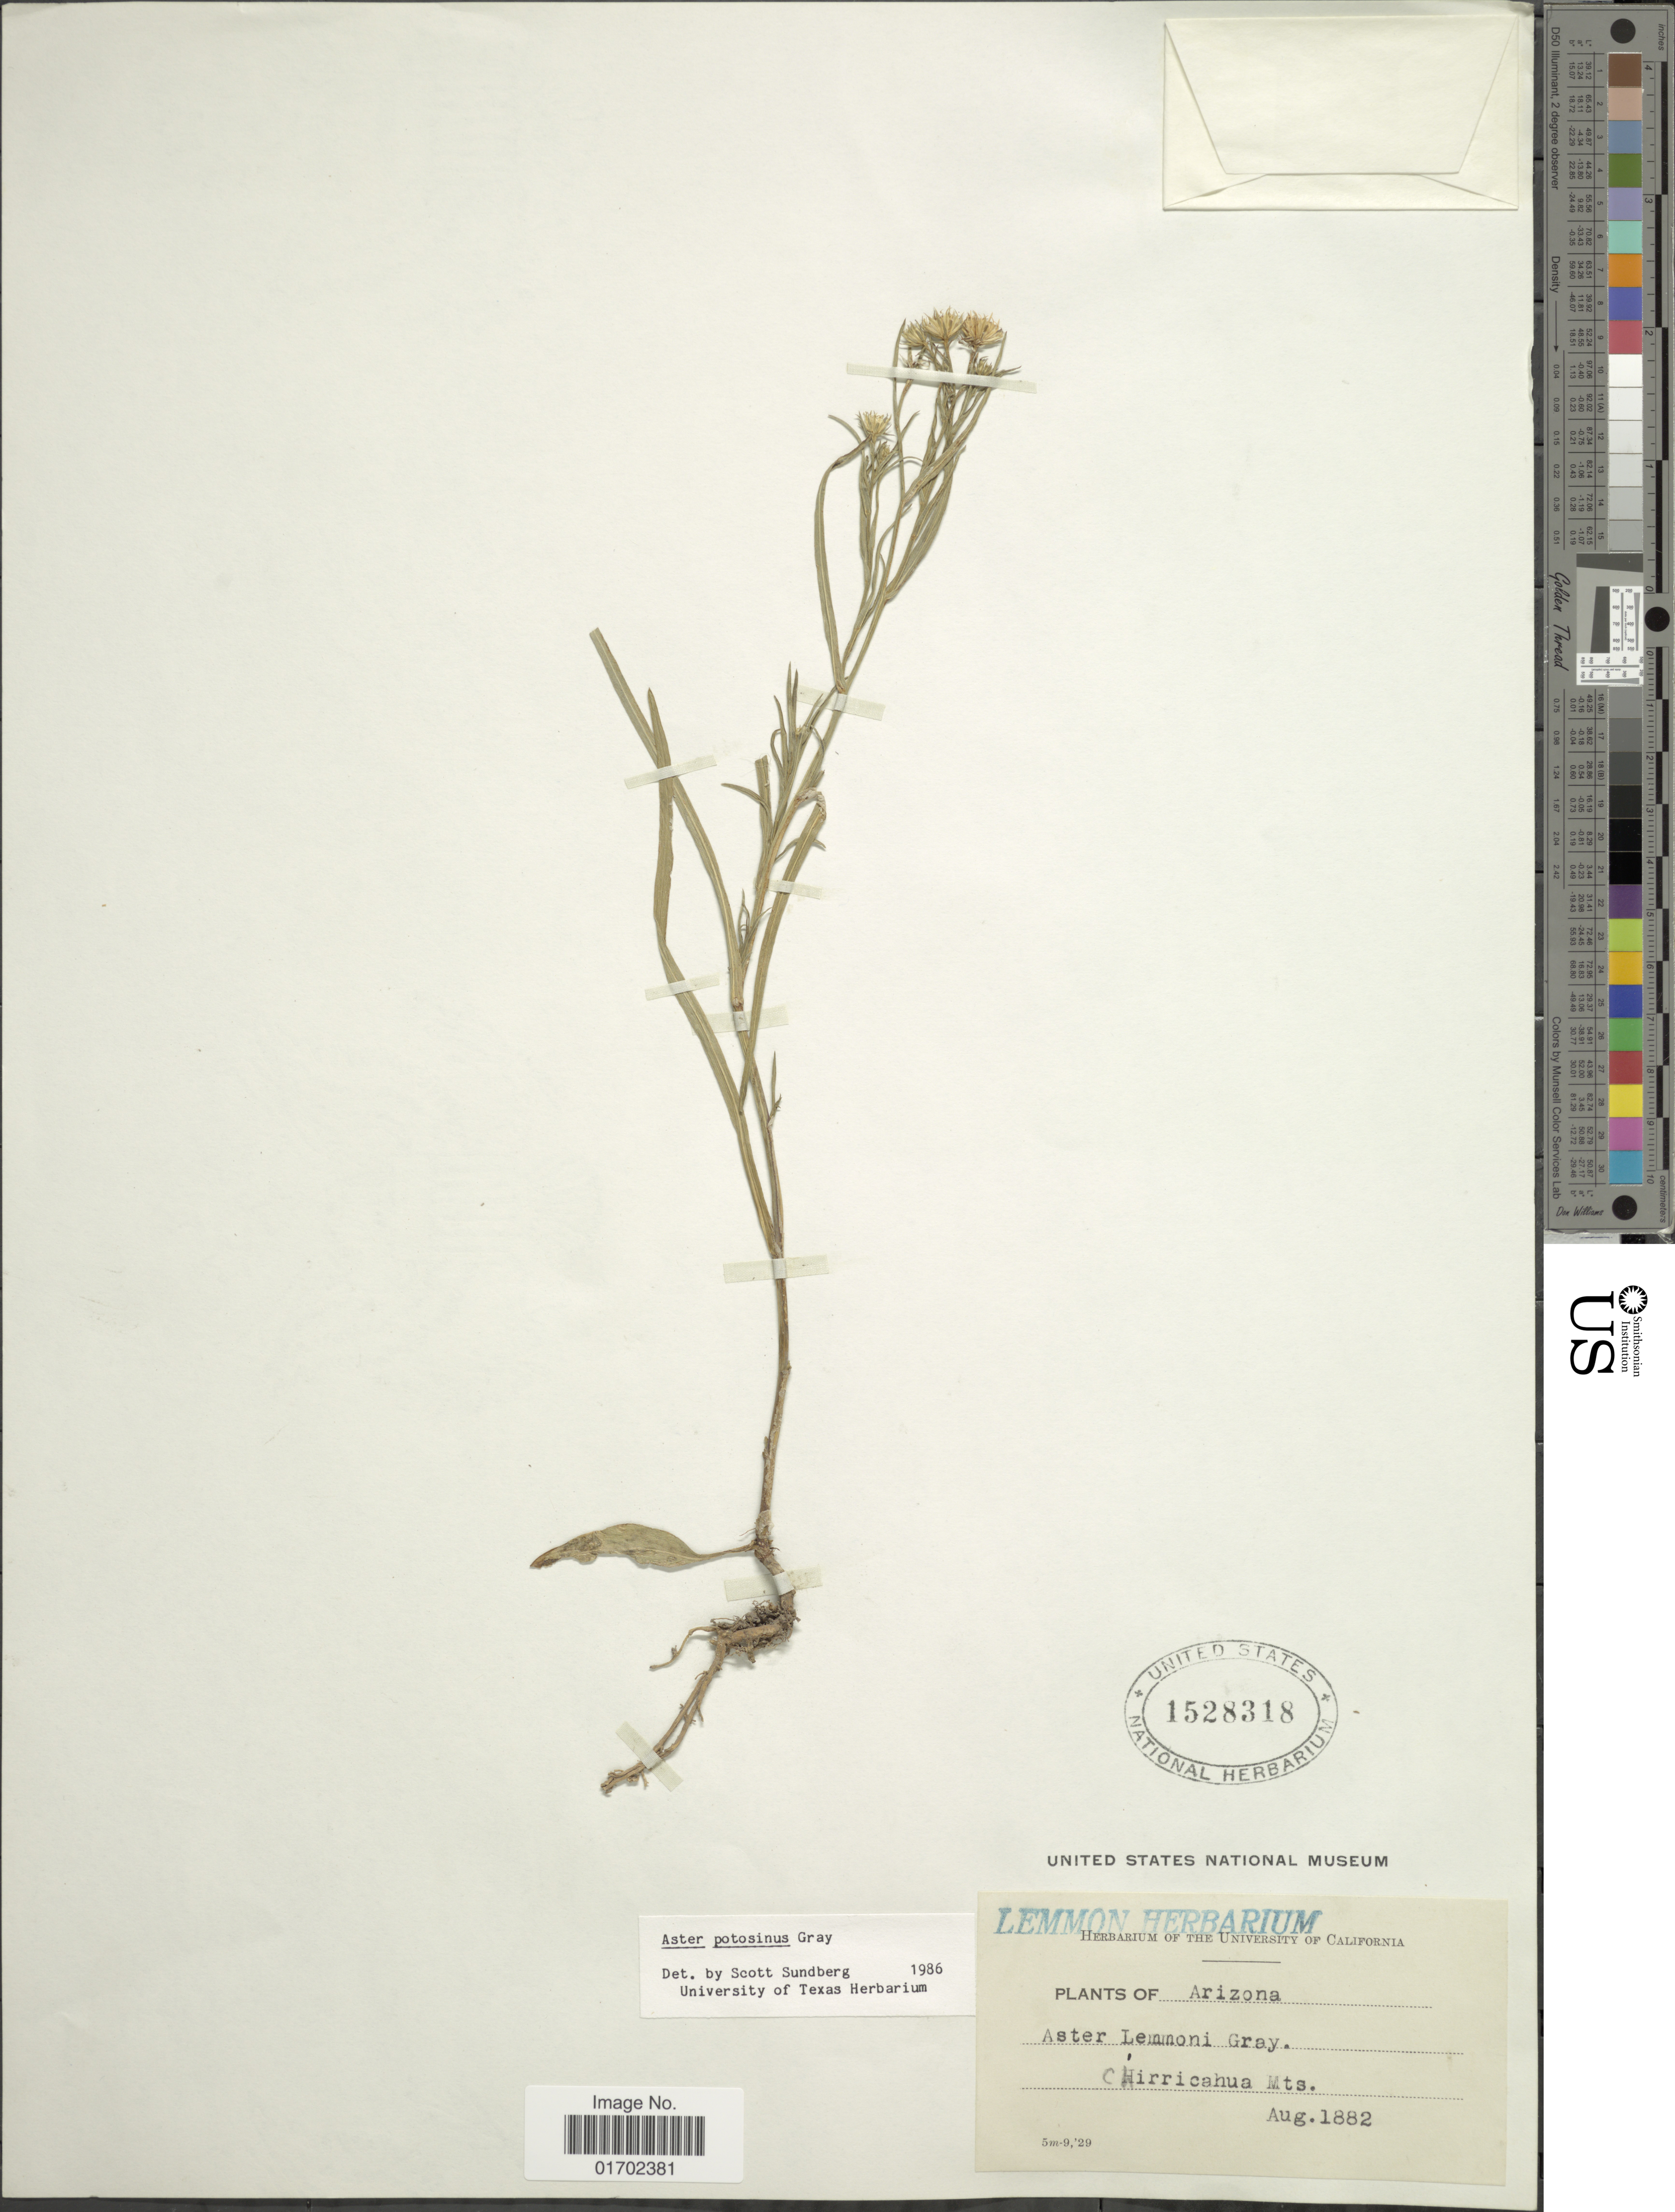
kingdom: Plantae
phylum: Tracheophyta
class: Magnoliopsida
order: Asterales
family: Asteraceae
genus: Symphyotrichum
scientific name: Symphyotrichum potosinum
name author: (A. Gray) G.L. Nesom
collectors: ex herb. Lemmon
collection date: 1882-08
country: United States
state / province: Arizona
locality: Arizona. Chirricahua Mts.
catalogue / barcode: US 1528318